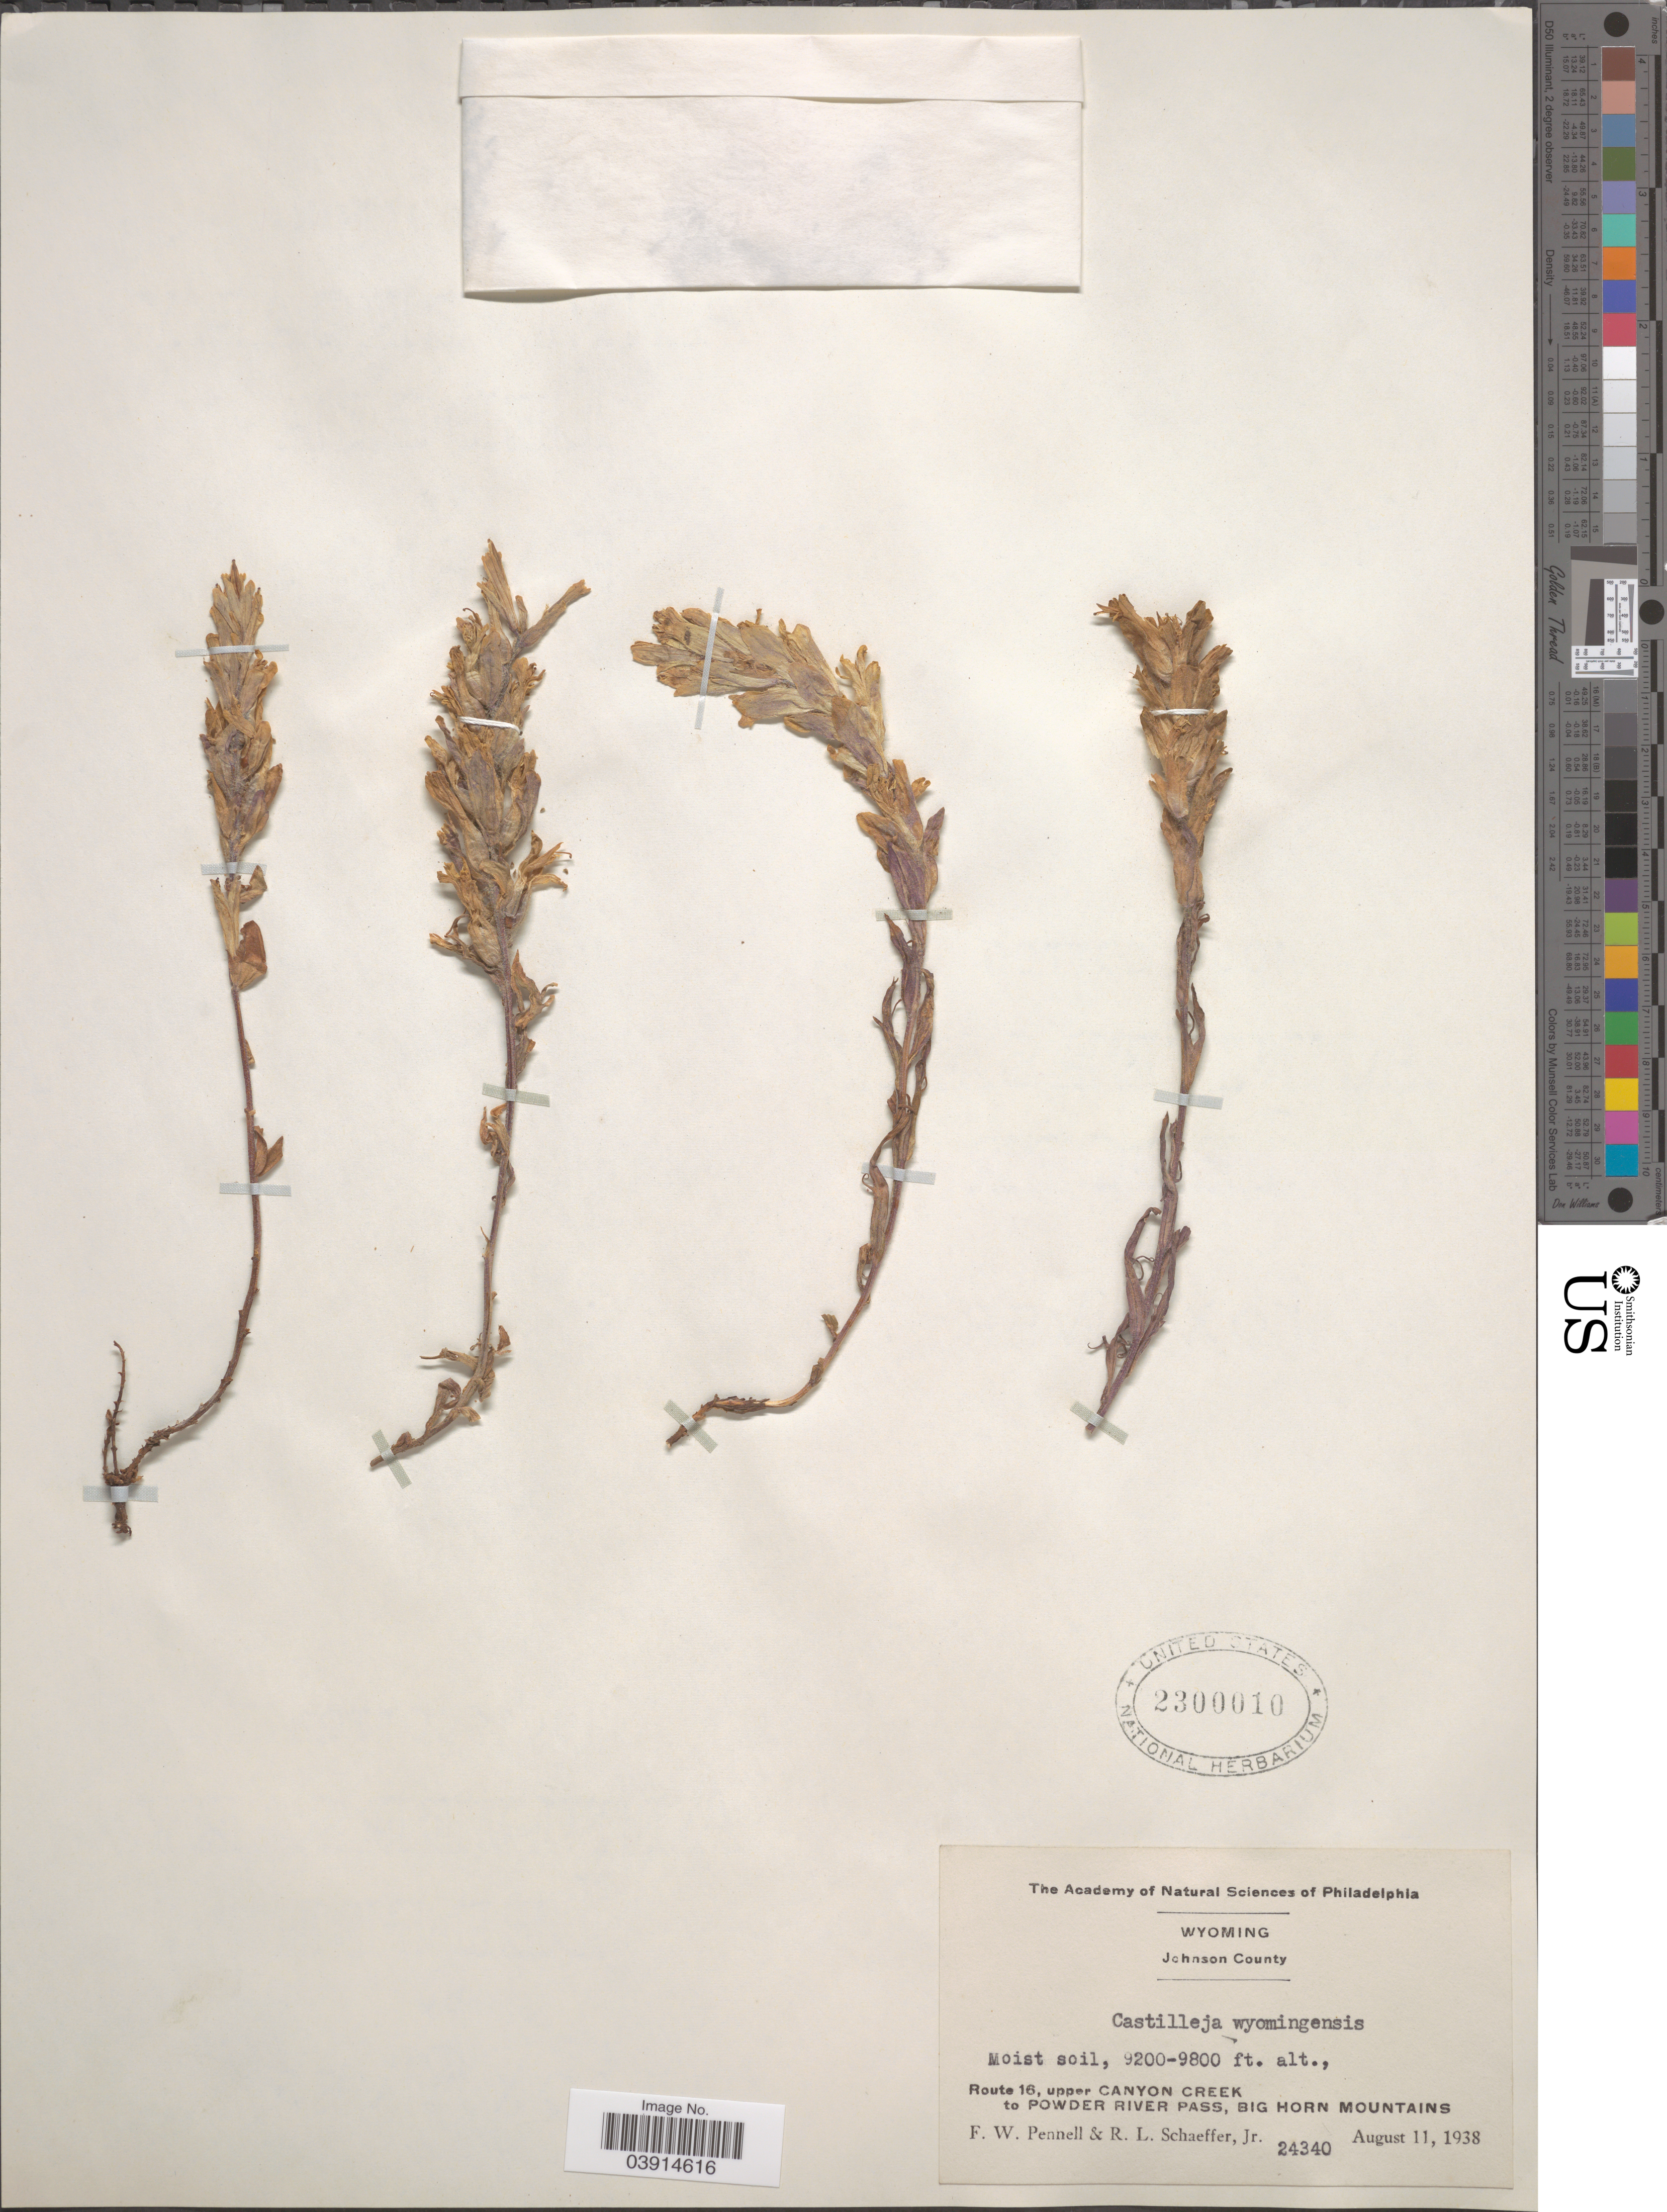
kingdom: Plantae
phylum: Tracheophyta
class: Magnoliopsida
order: Lamiales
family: Orobanchaceae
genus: Castilleja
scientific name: Castilleja wyomingensis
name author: Rydb.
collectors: F. W. Pennell & R. L. Schaeffer Jr.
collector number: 24340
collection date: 1938-08-11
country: United States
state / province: Wyoming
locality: Johnson County. Route 16, upper Canyon Creek to Powder River Pass, Big Horn Mountains.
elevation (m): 2804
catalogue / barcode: US 2300010